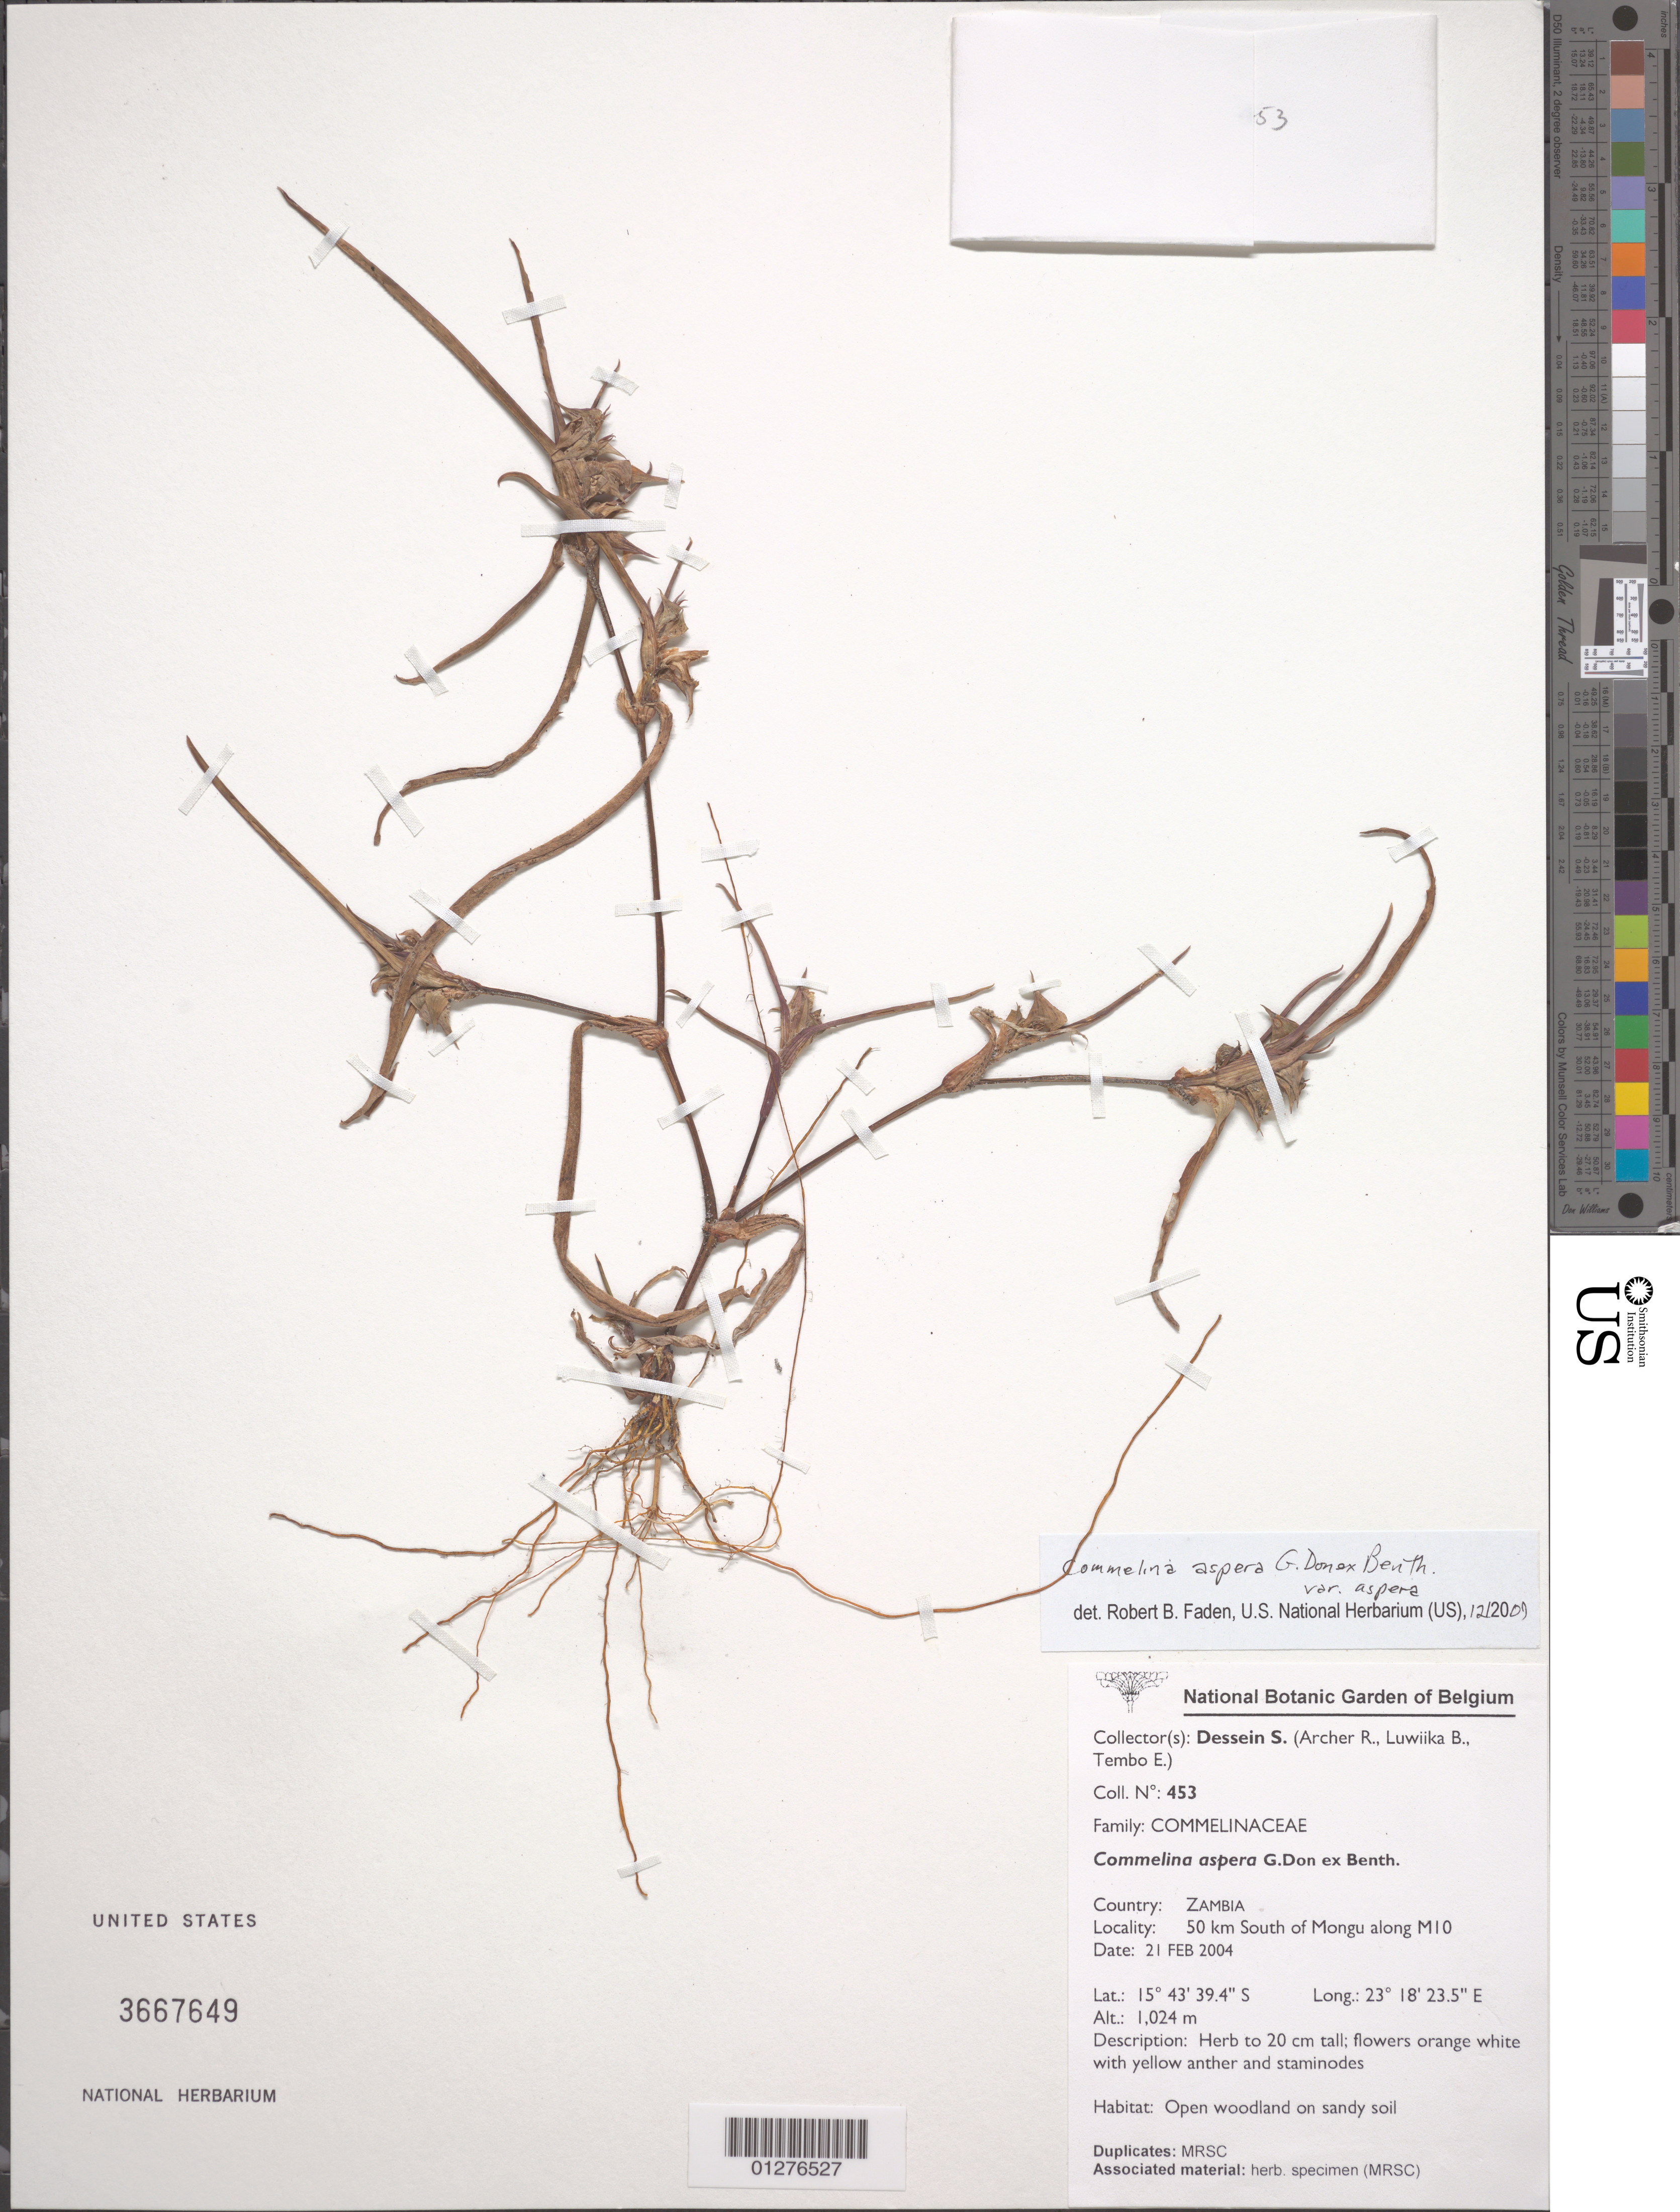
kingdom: Plantae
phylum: Tracheophyta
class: Liliopsida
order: Commelinales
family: Commelinaceae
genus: Commelina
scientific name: Commelina aspera var. aspera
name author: G. Don ex Benth.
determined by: Faden, Robert B., (US), Smithsonian Institution - National Museum of Natural History (UNITED STATES)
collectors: S. Dessein et al.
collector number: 453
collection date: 2004-02-21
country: Zambia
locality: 50 km South of Mongu along M10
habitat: Open woodland on sandy soil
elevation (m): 1024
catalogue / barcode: US 3667649